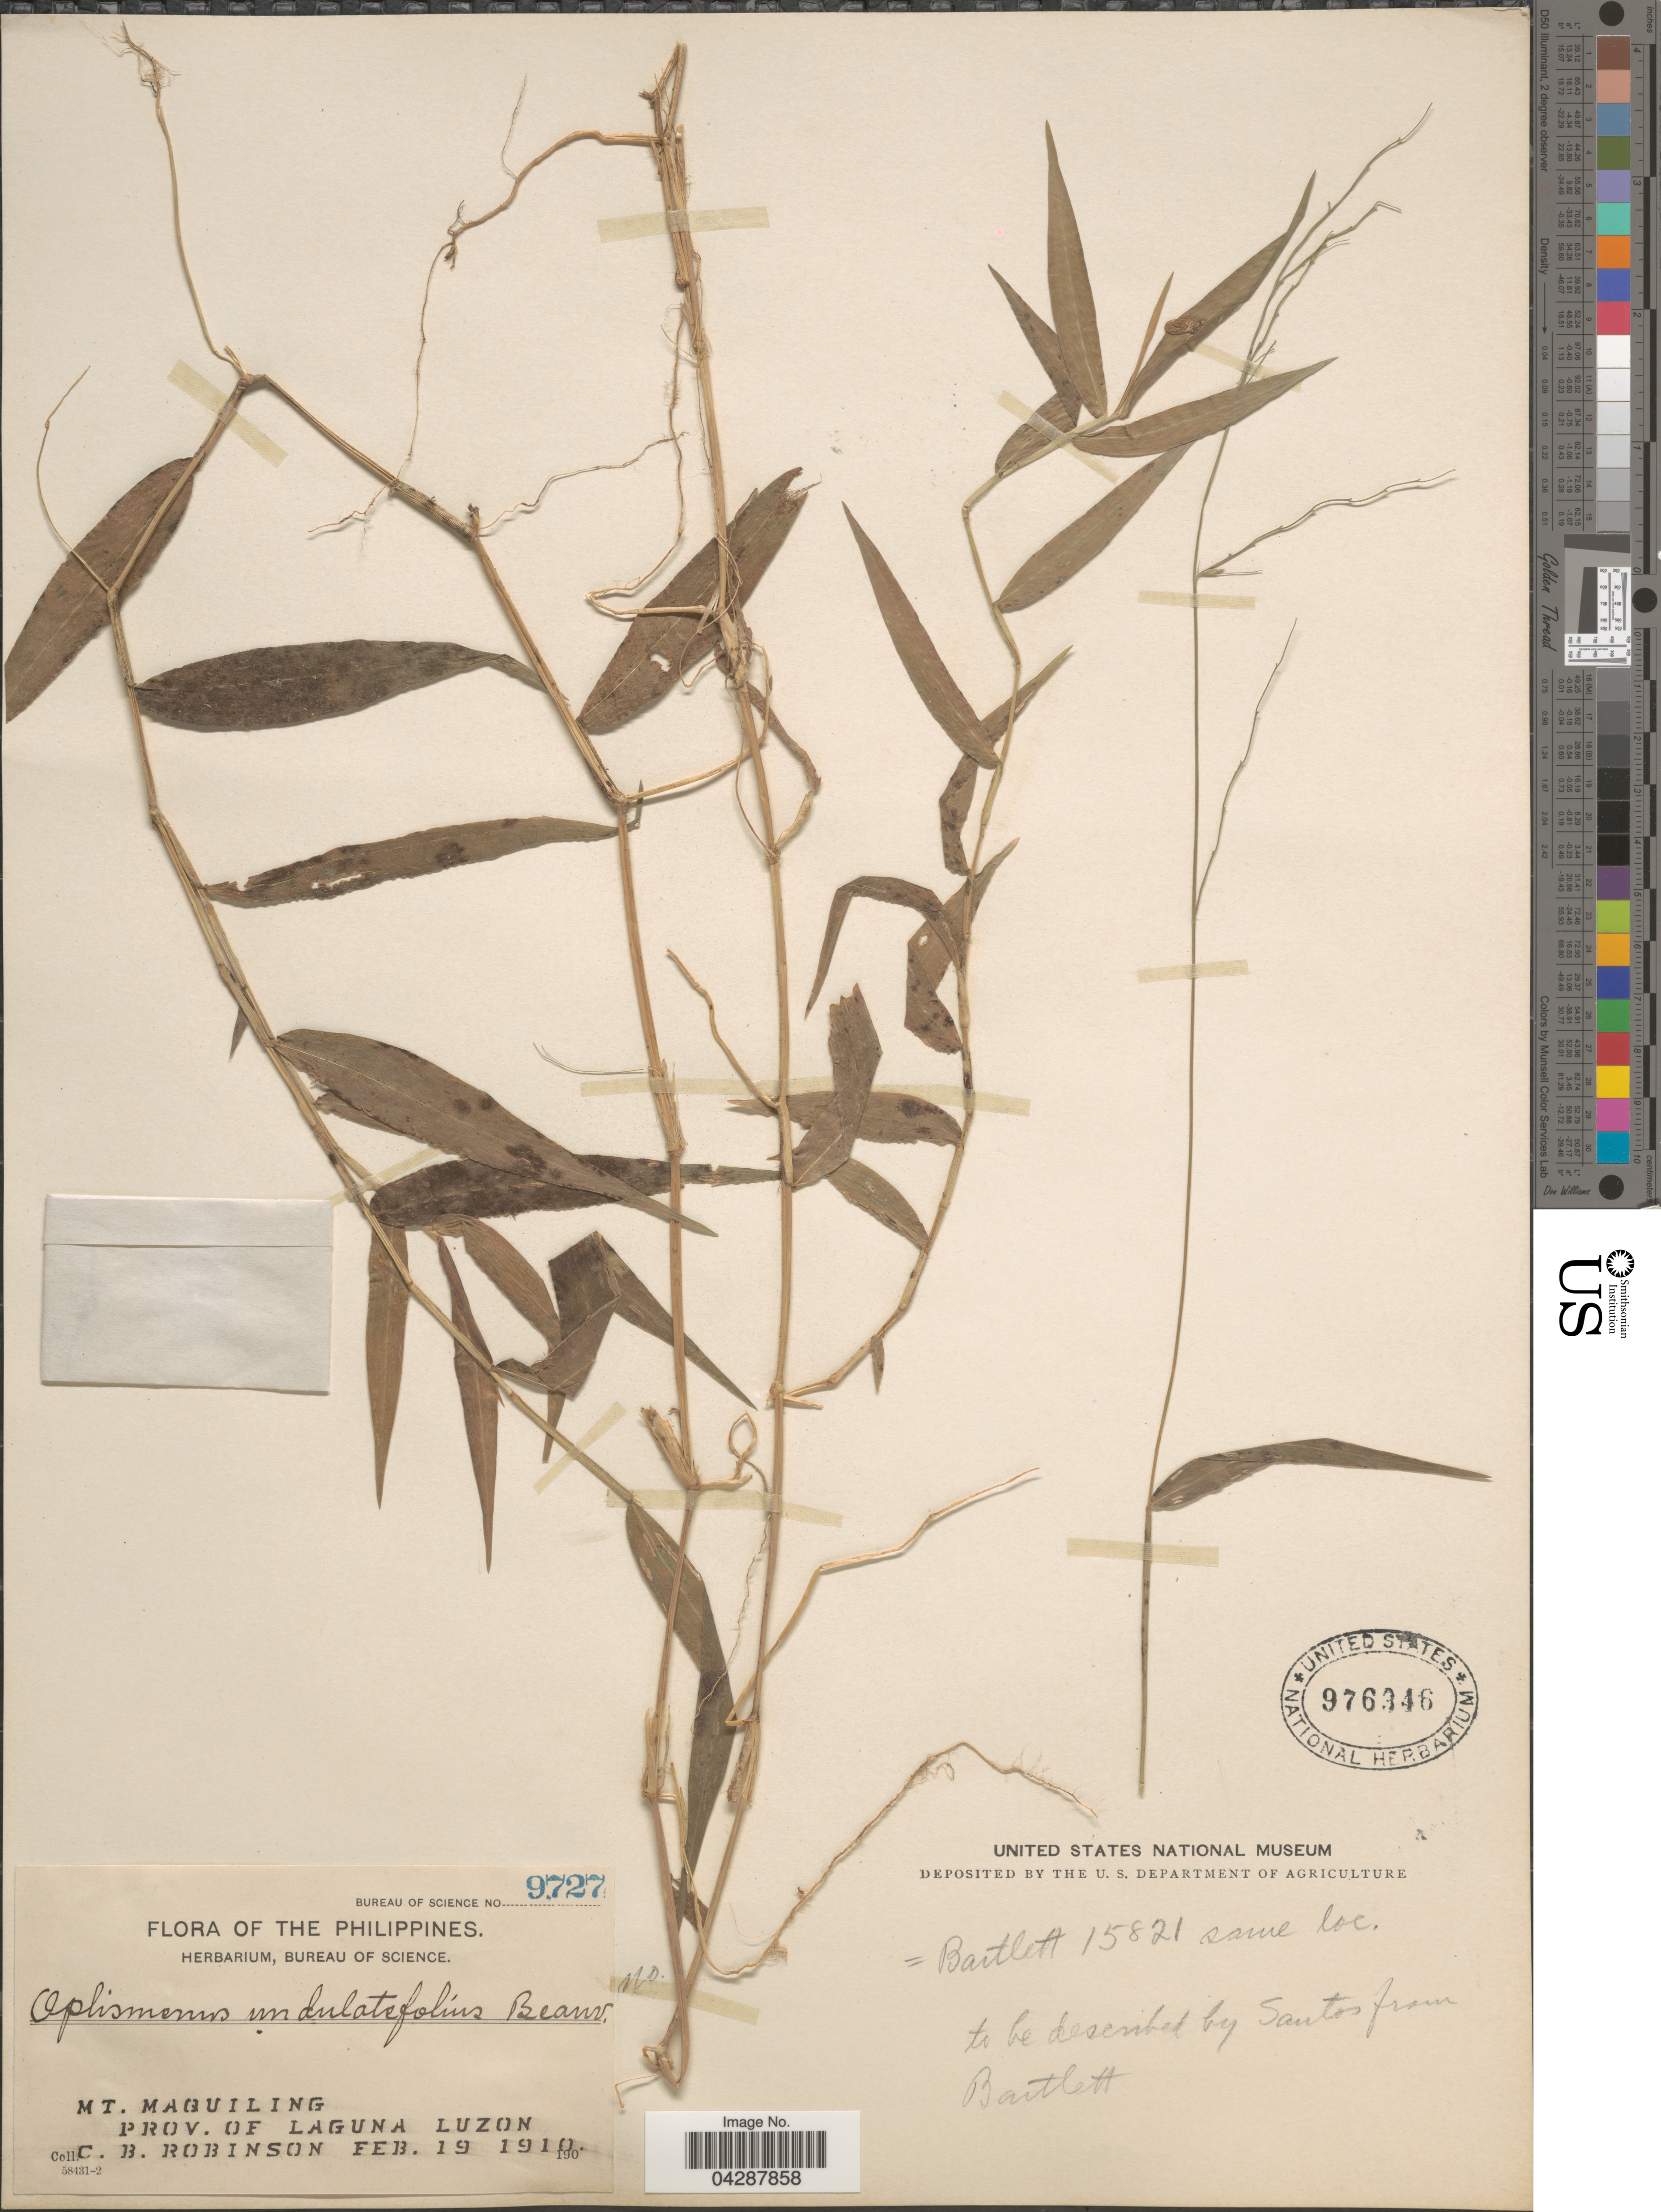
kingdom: Plantae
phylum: Tracheophyta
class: Liliopsida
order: Poales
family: Poaceae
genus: Oplismenus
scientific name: Oplismenus sp.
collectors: C. Robinson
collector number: Bureau of Science 9727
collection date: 1910-02-19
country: Philippines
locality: Mt. Maquiling. Prov. of Laguna Luzon.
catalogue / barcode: US 976346